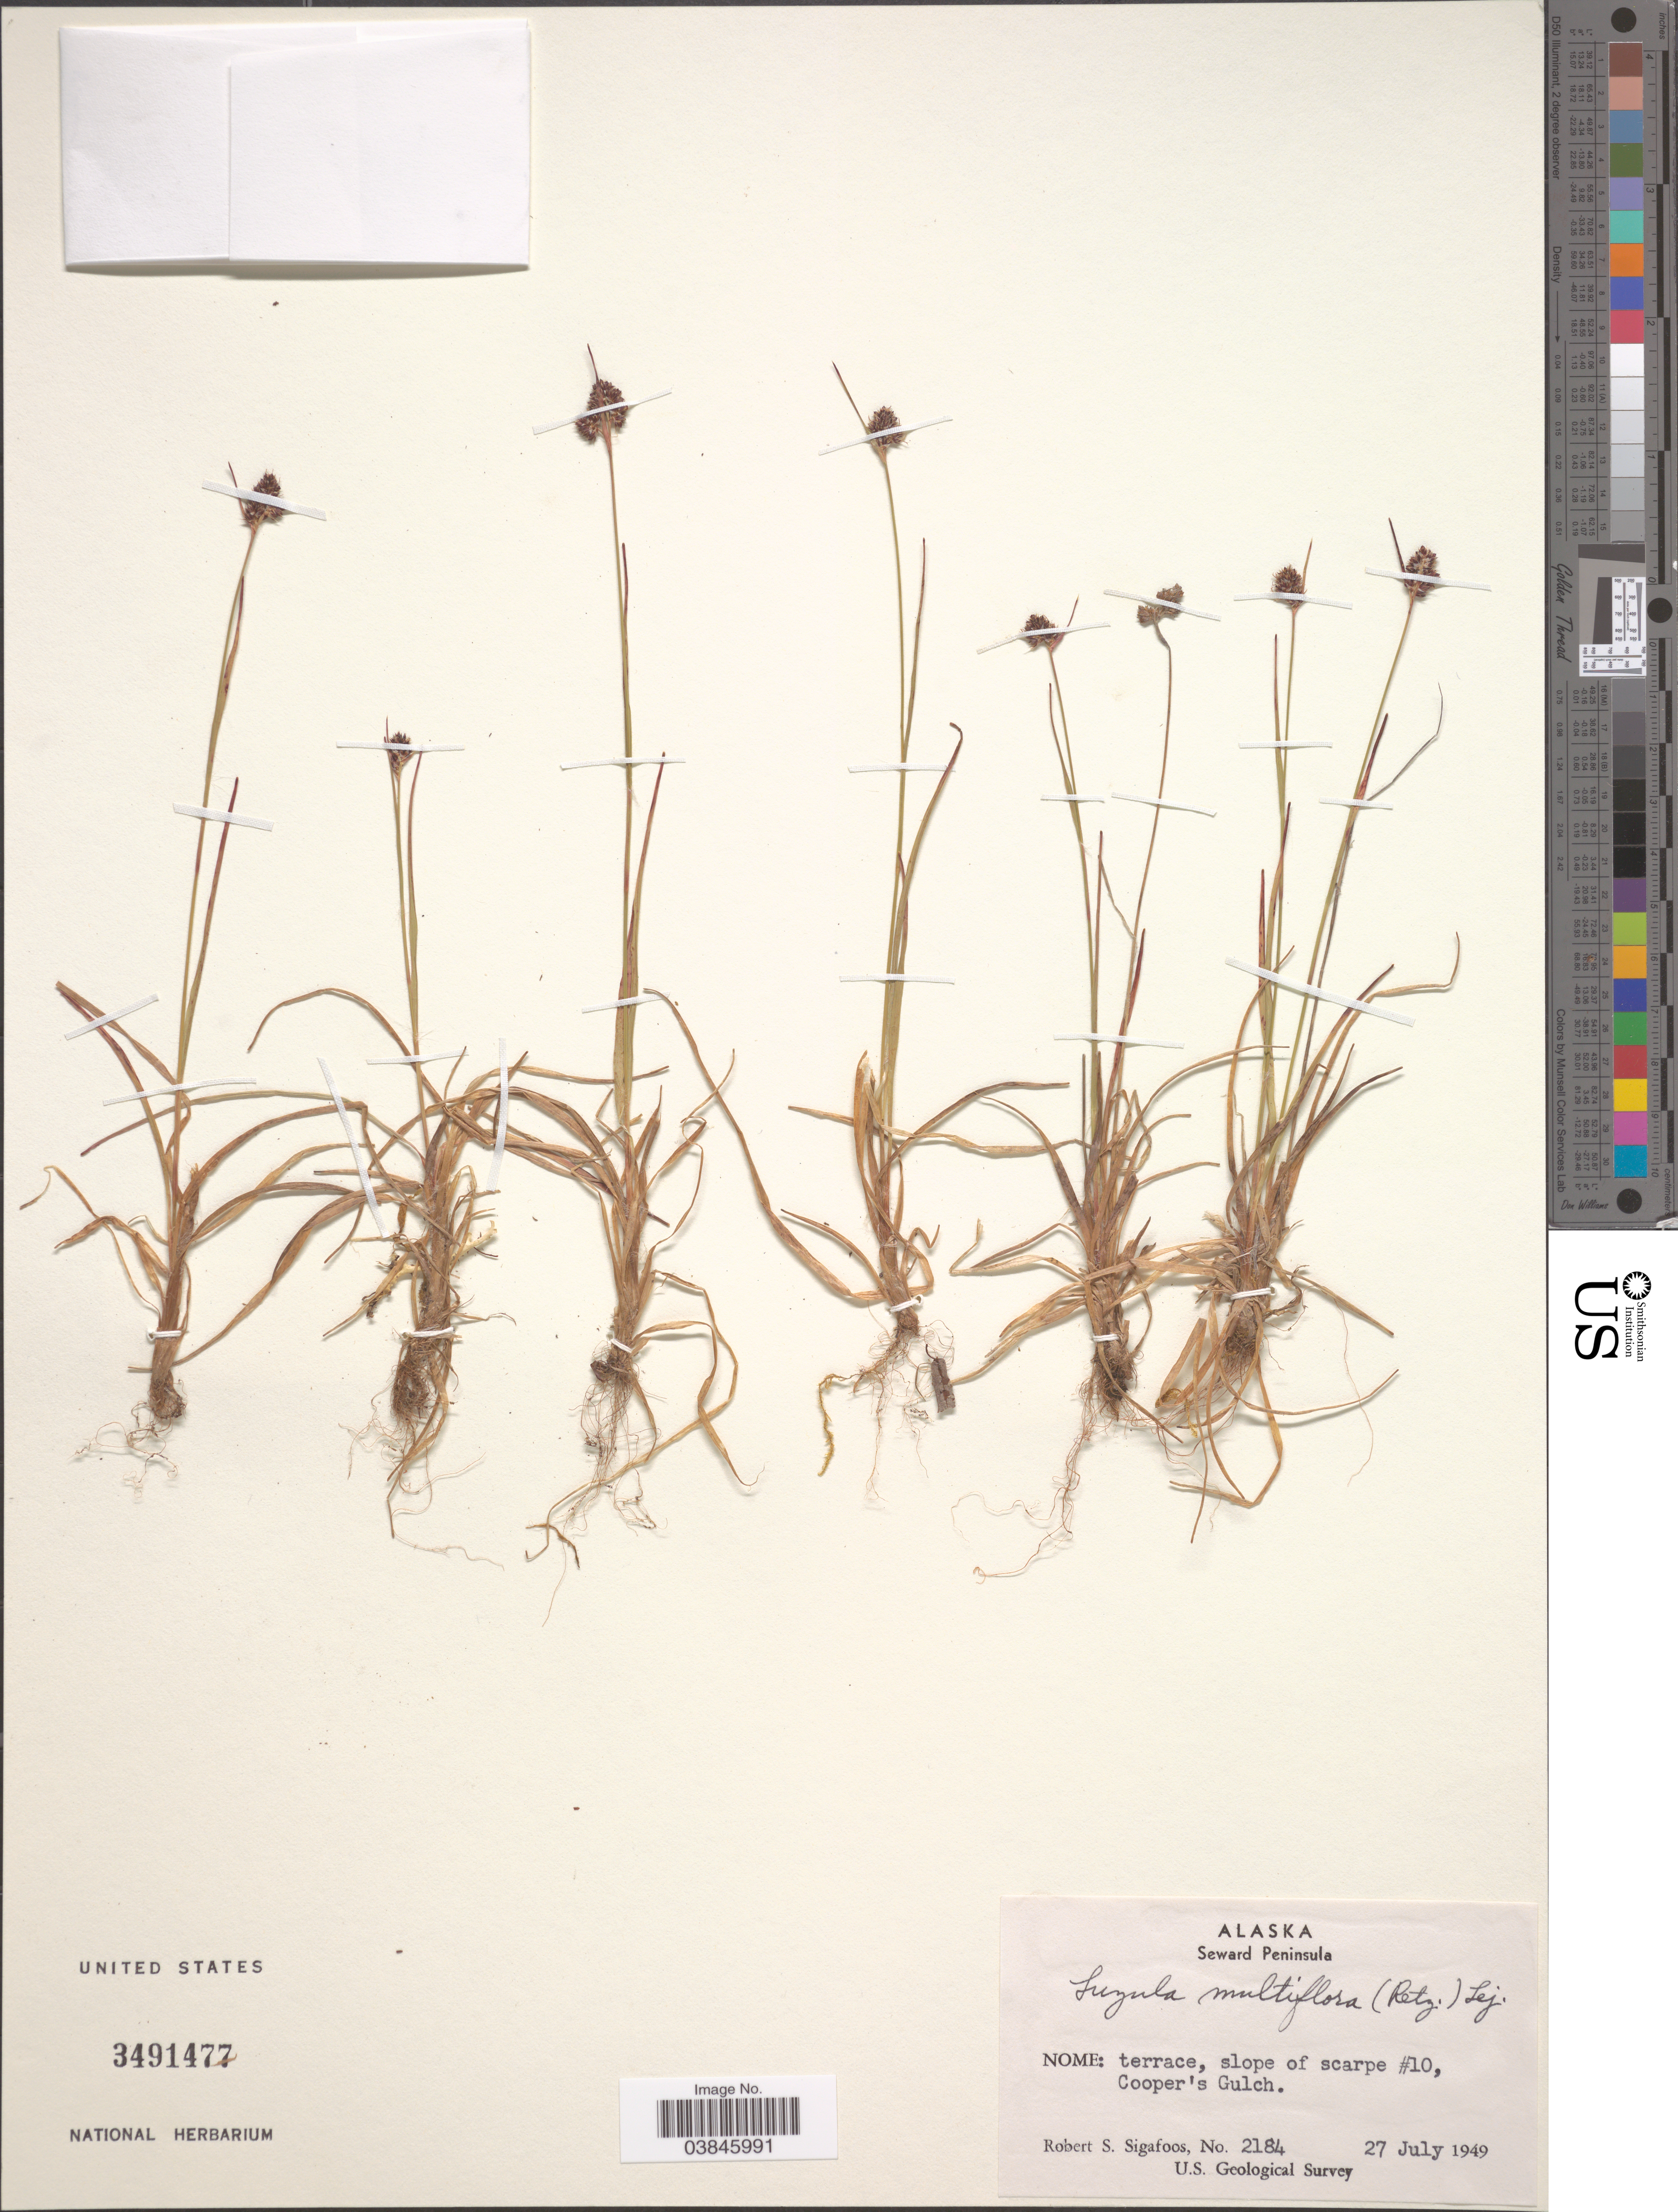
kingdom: Plantae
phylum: Tracheophyta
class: Liliopsida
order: Poales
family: Juncaceae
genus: Luzula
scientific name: Luzula multiflora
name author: (Ehrh.) Lej.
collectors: R. Sigafoos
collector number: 2184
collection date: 1949-07-27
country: United States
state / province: Alaska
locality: Seward Peninsula. Nome: terrace, slope of scarpe #10, Cooper's Gulch.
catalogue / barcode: US 3491477